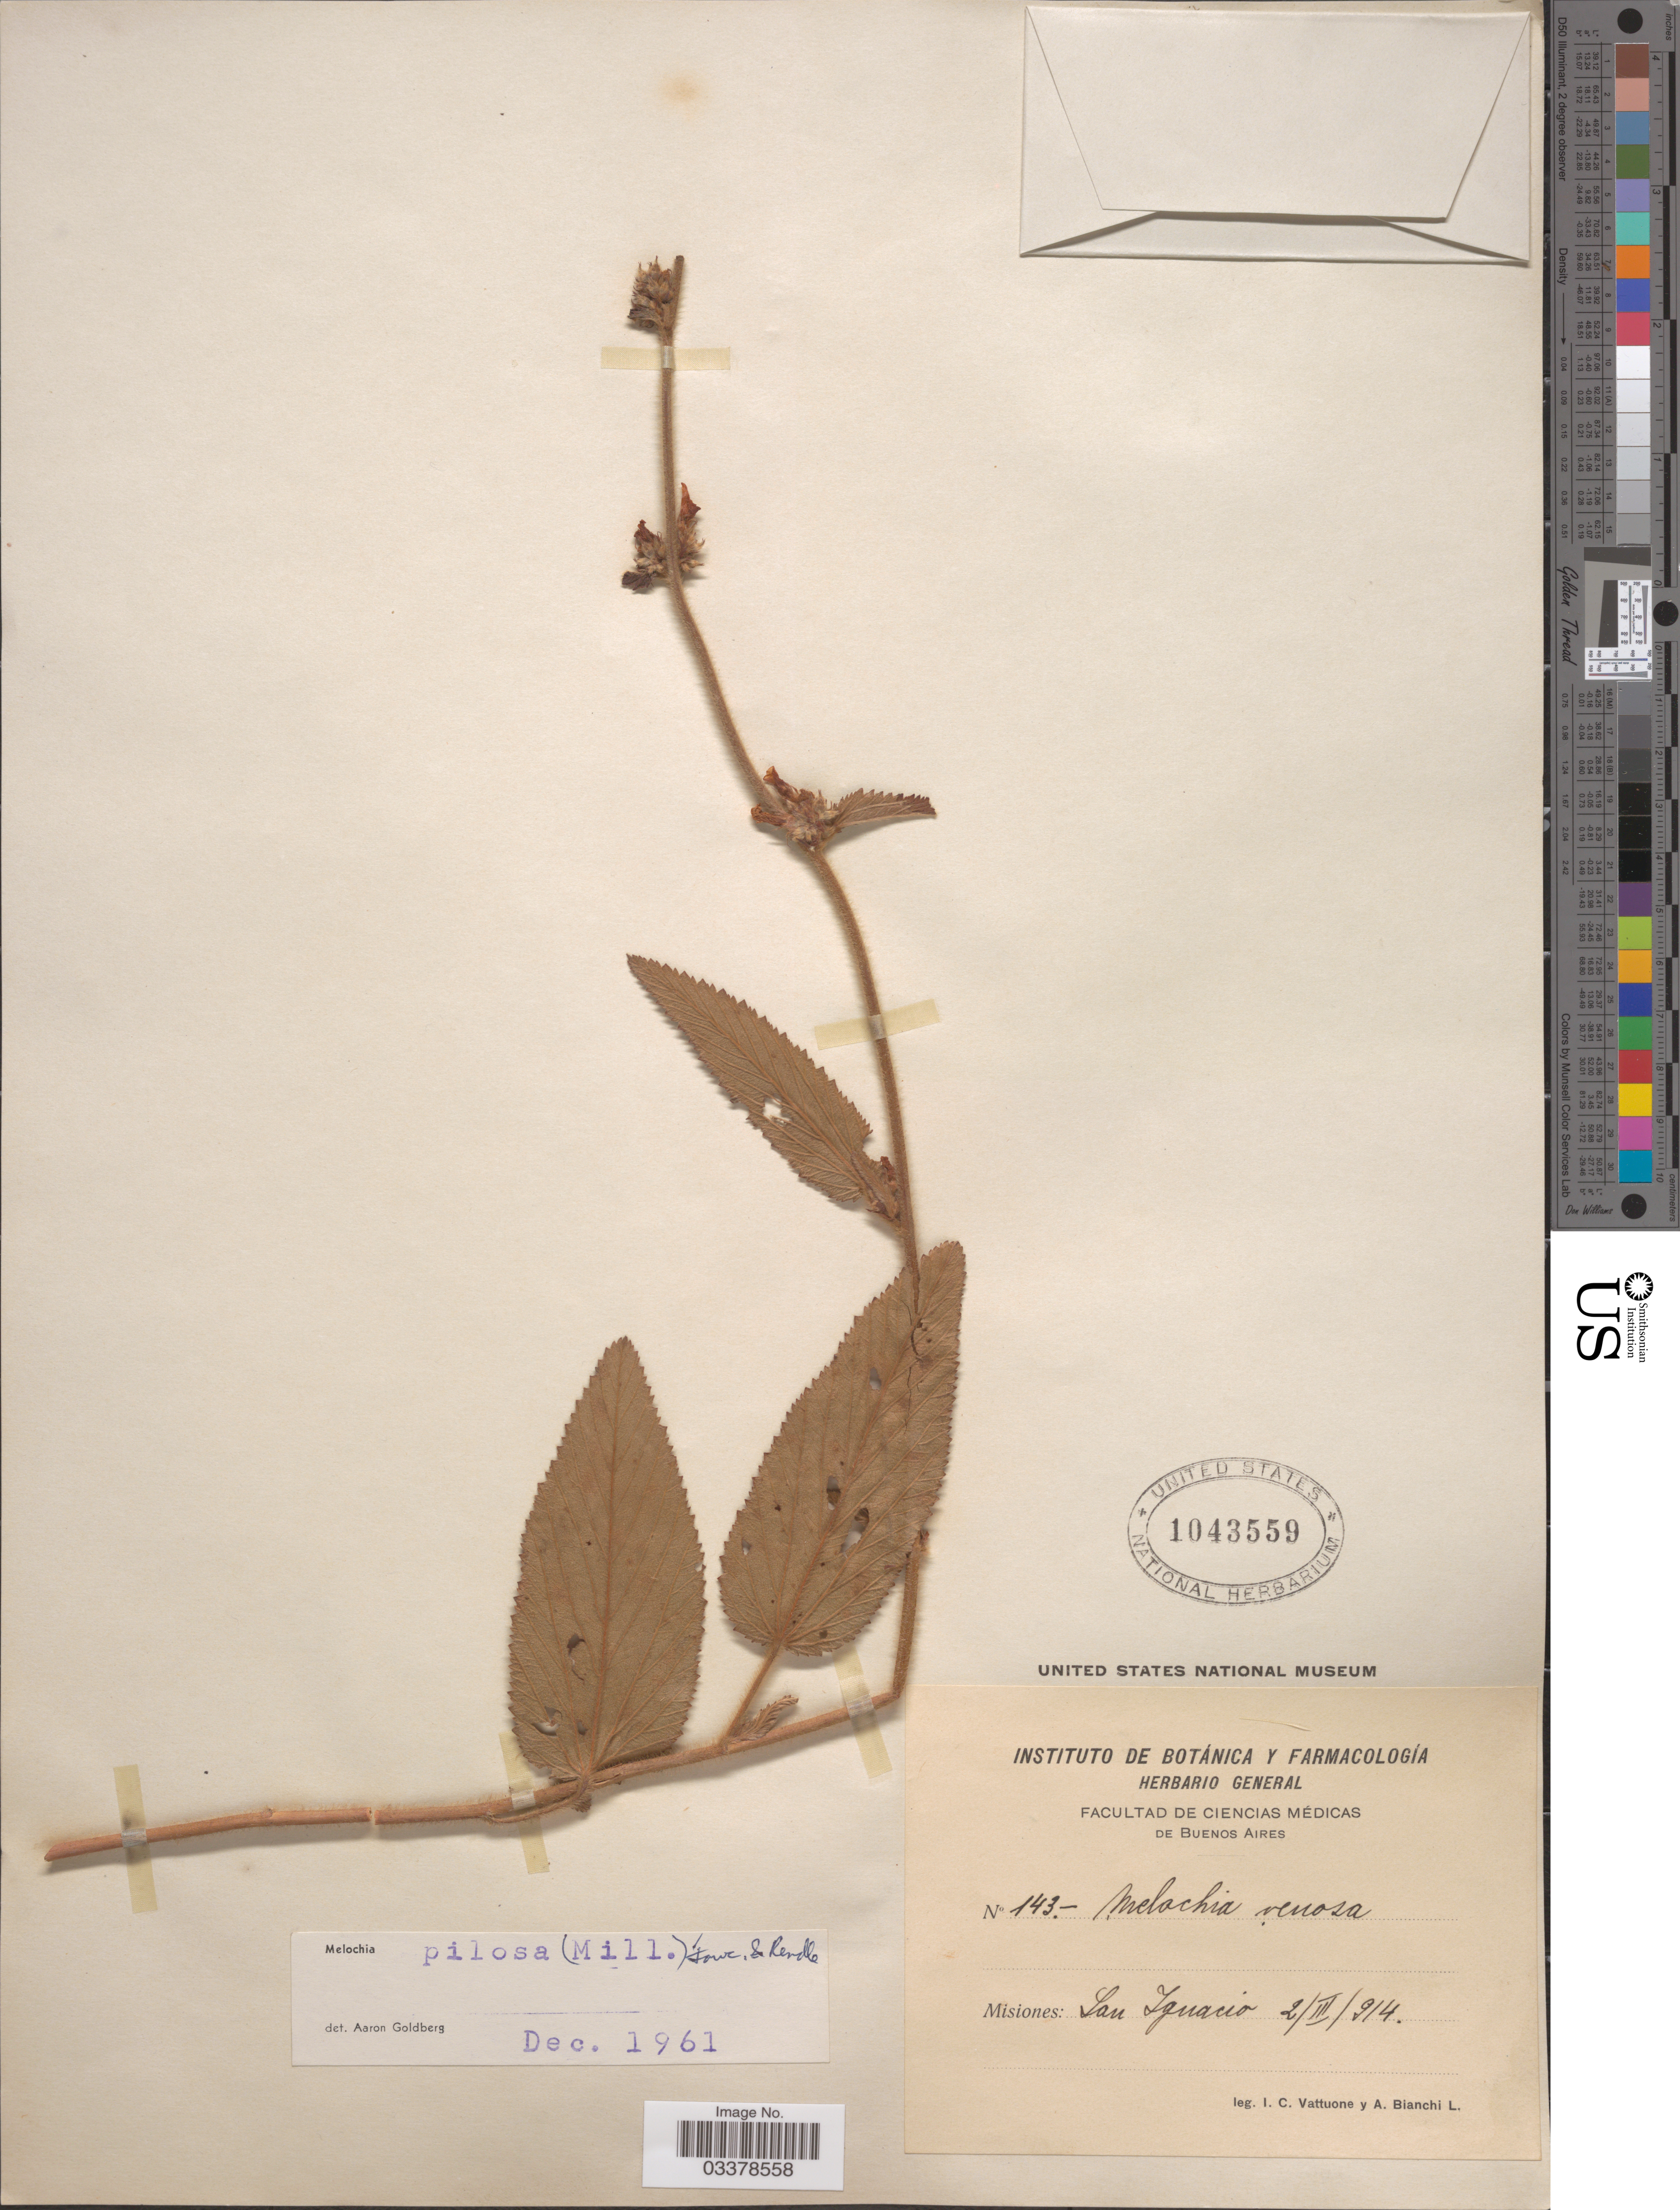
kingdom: Plantae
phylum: Tracheophyta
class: Magnoliopsida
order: Malvales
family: Malvaceae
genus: Melochia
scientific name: Melochia pilosa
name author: (Mill.) Fawc. & Rendle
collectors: I. Vattuone & A. Bianchi L.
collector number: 143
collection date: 1914-03-02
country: Argentina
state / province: Misiones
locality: San Ignacio.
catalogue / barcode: US 1043559